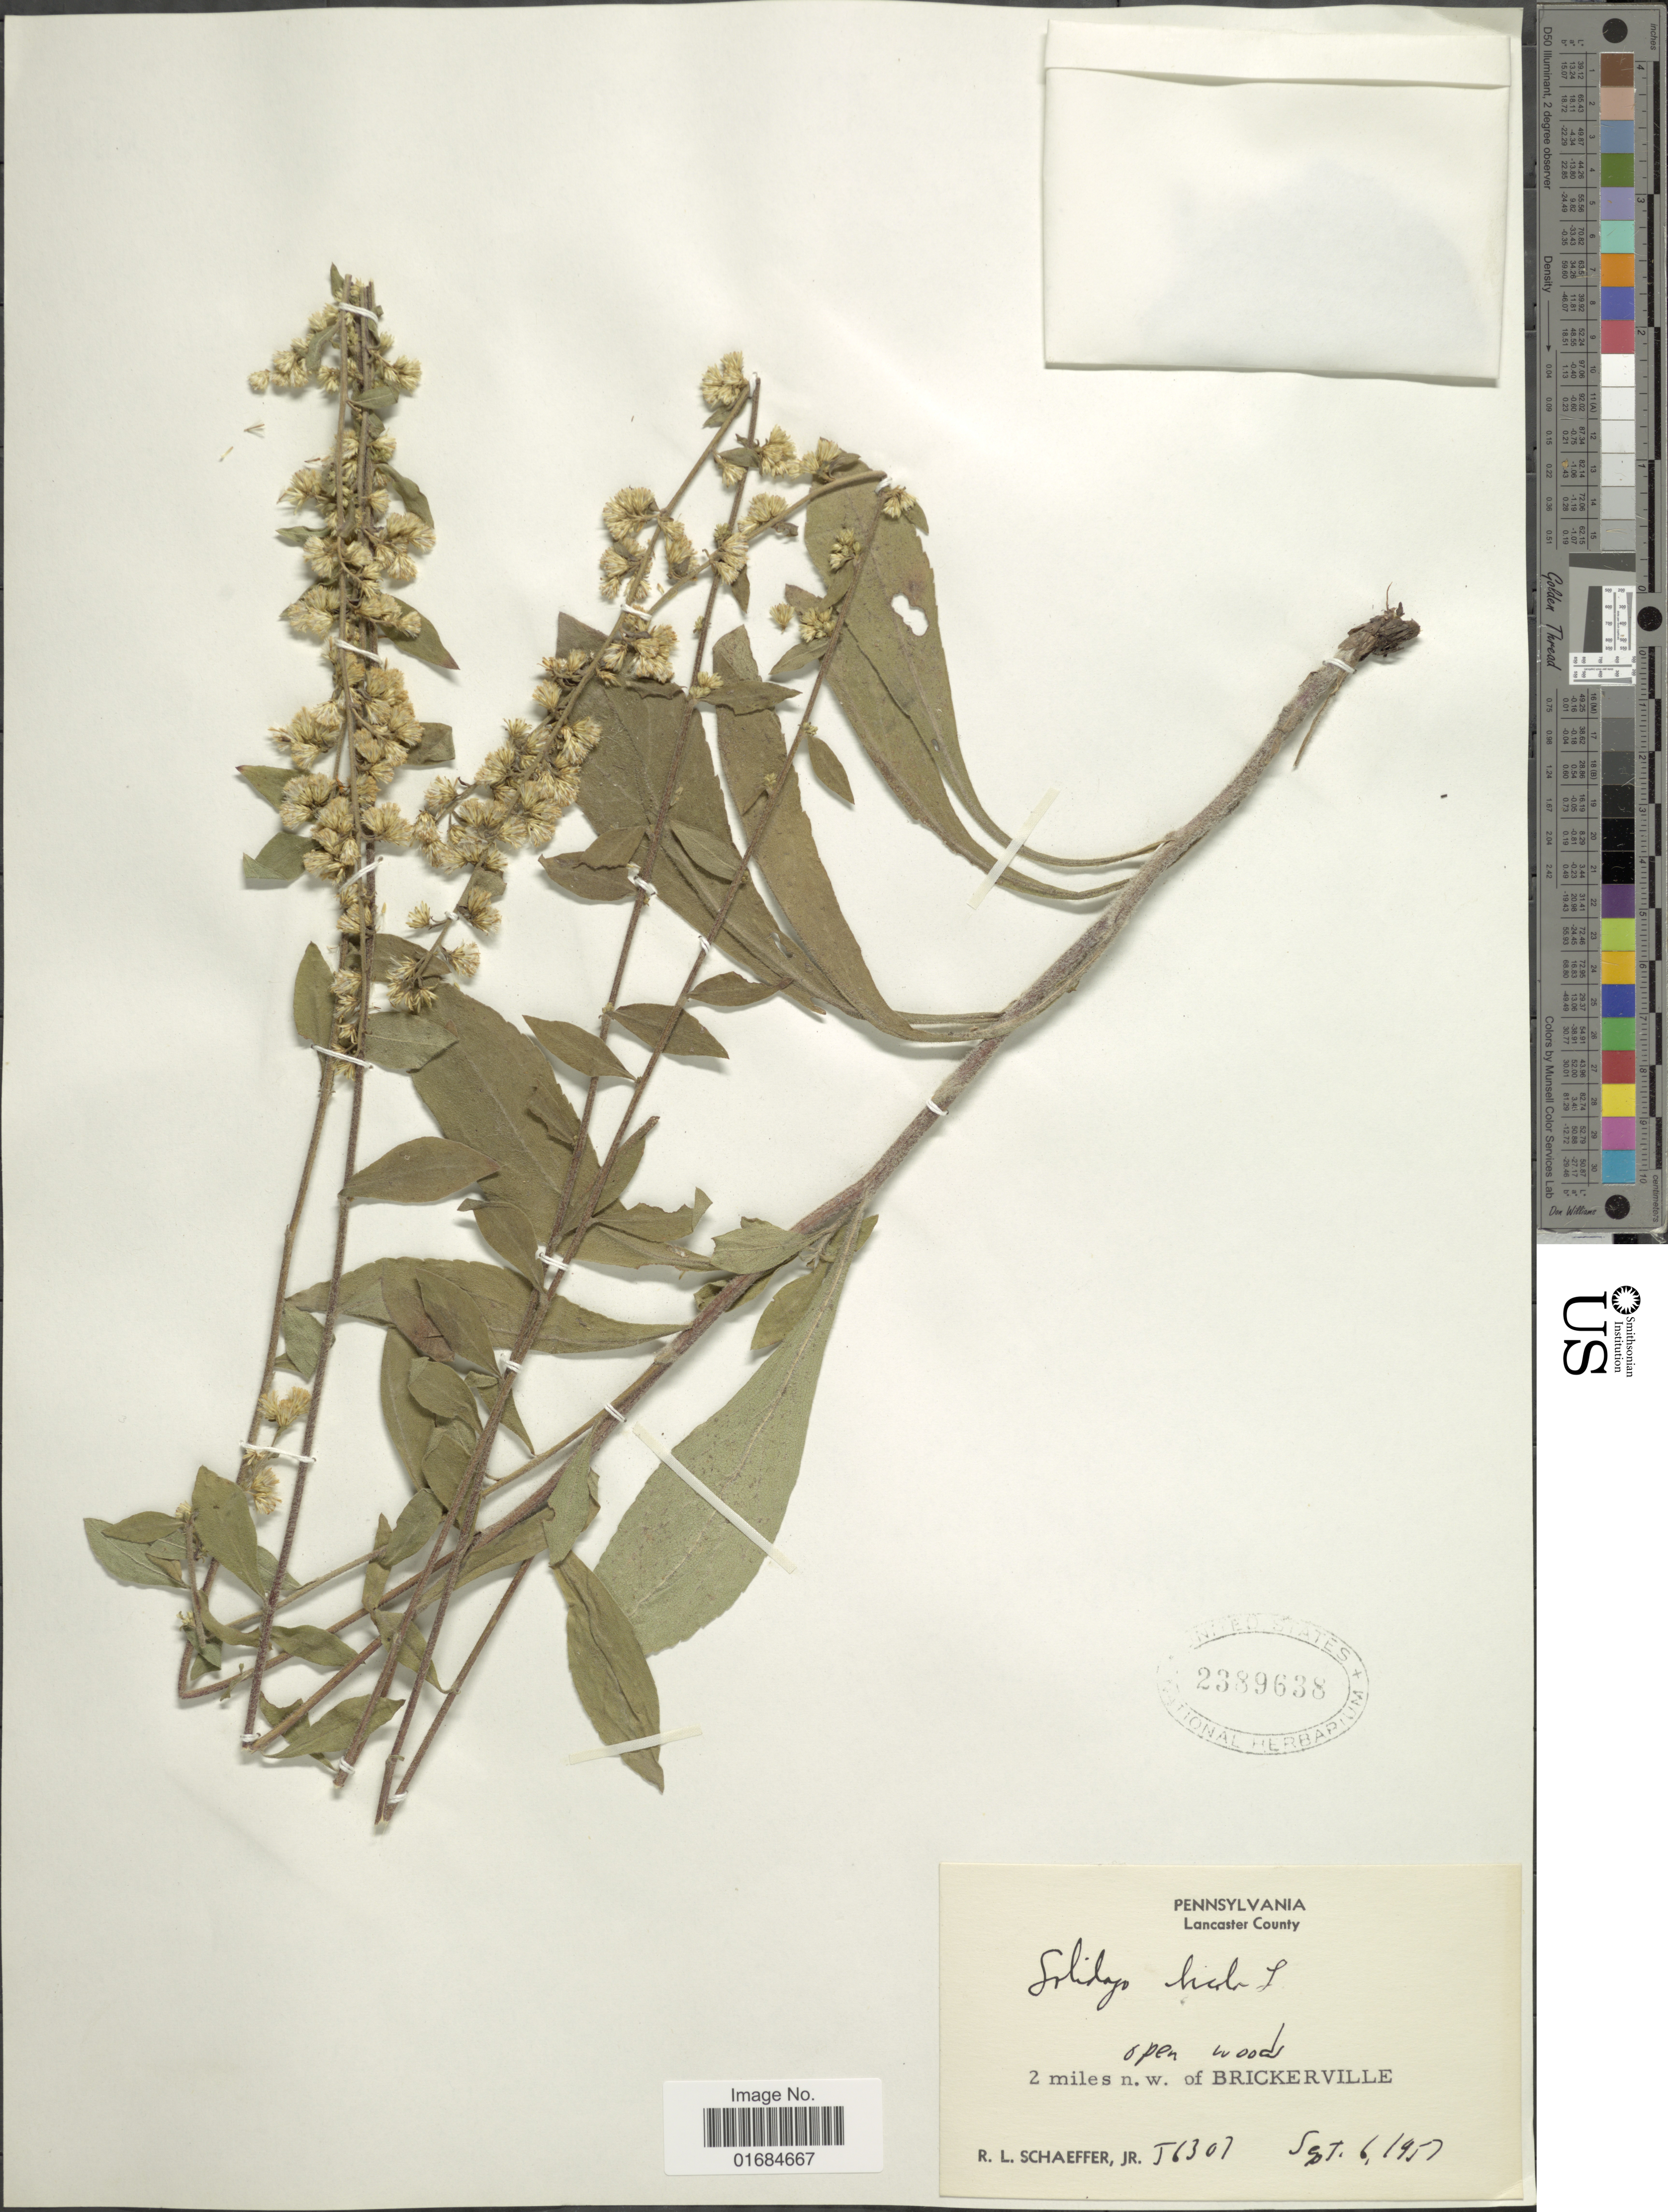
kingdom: Plantae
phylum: Tracheophyta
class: Magnoliopsida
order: Asterales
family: Asteraceae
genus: Solidago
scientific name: Solidago bicolor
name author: L.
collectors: R. L. Schaeffer Jr.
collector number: J6307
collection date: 1957-09-06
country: United States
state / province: Pennsylvania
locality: Lancaster County. 2 miles n.w. Brickerville.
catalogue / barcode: US 2389638